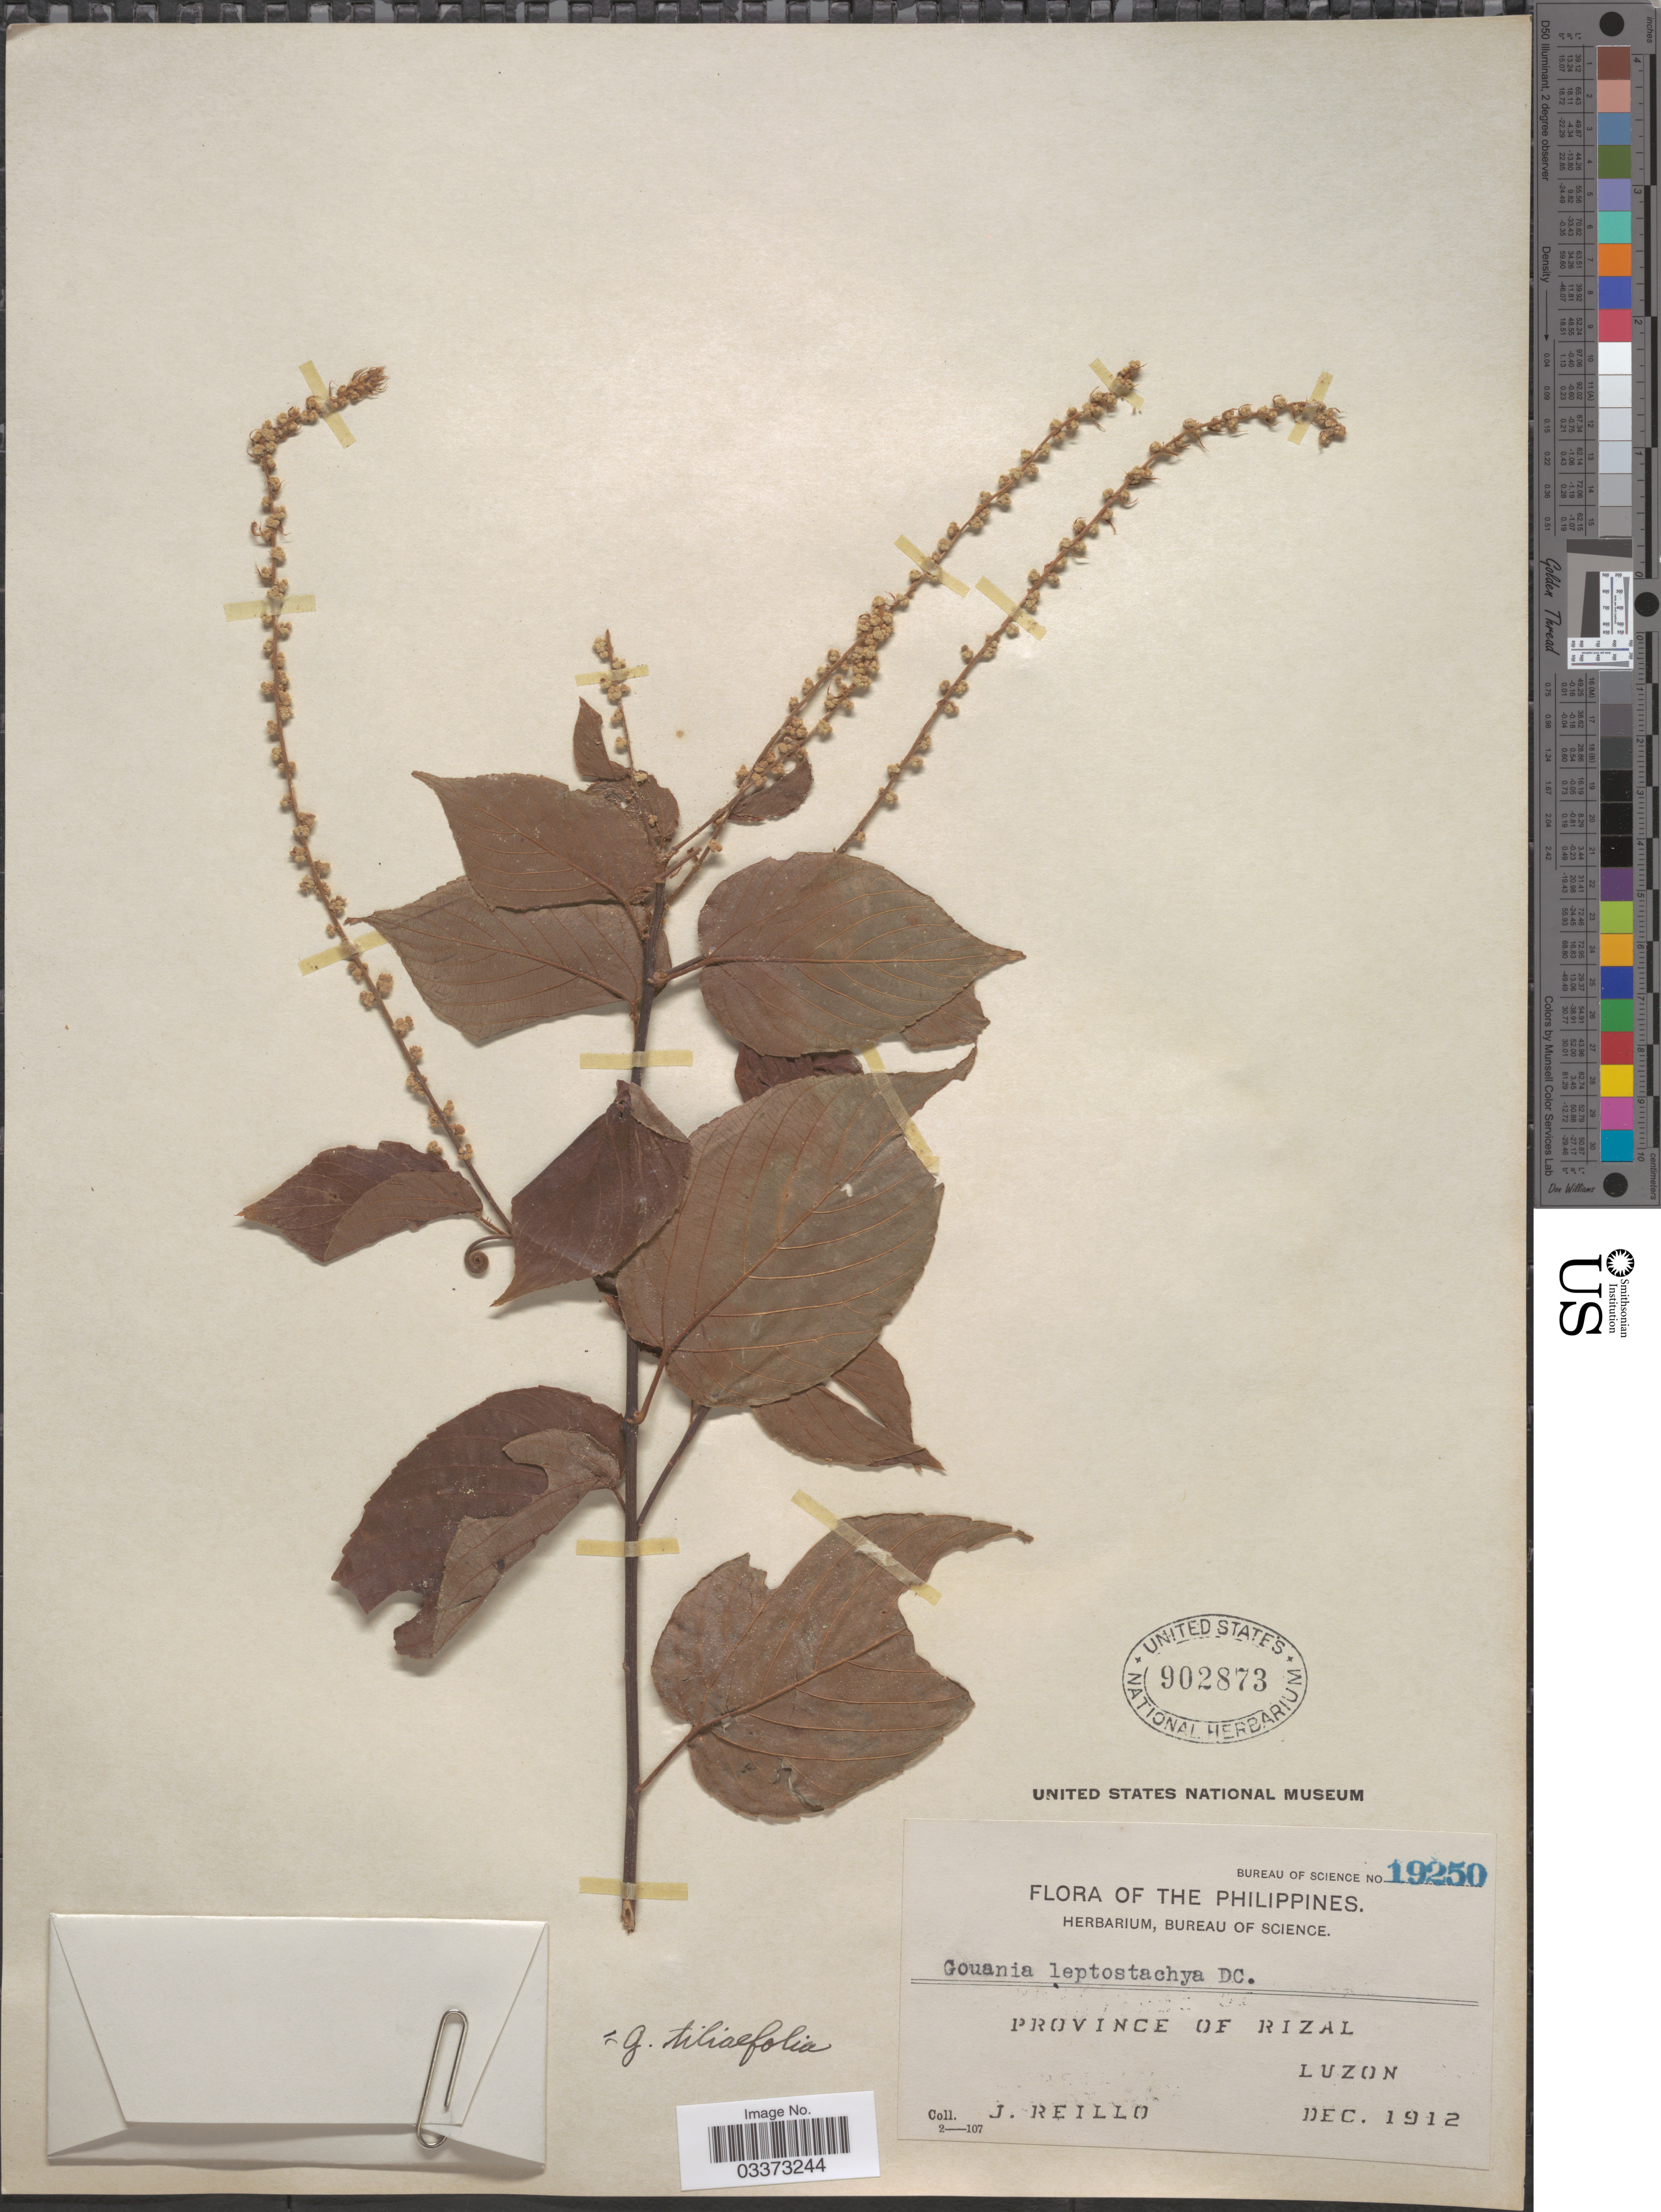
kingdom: Plantae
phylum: Tracheophyta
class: Magnoliopsida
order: Rosales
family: Rhamnaceae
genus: Gouania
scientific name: Gouania microcarpa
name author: DC.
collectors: J. Reillo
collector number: Bureau of Science 19250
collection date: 1912-12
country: Philippines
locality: Province of Rizal. Luzon.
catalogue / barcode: US 902873